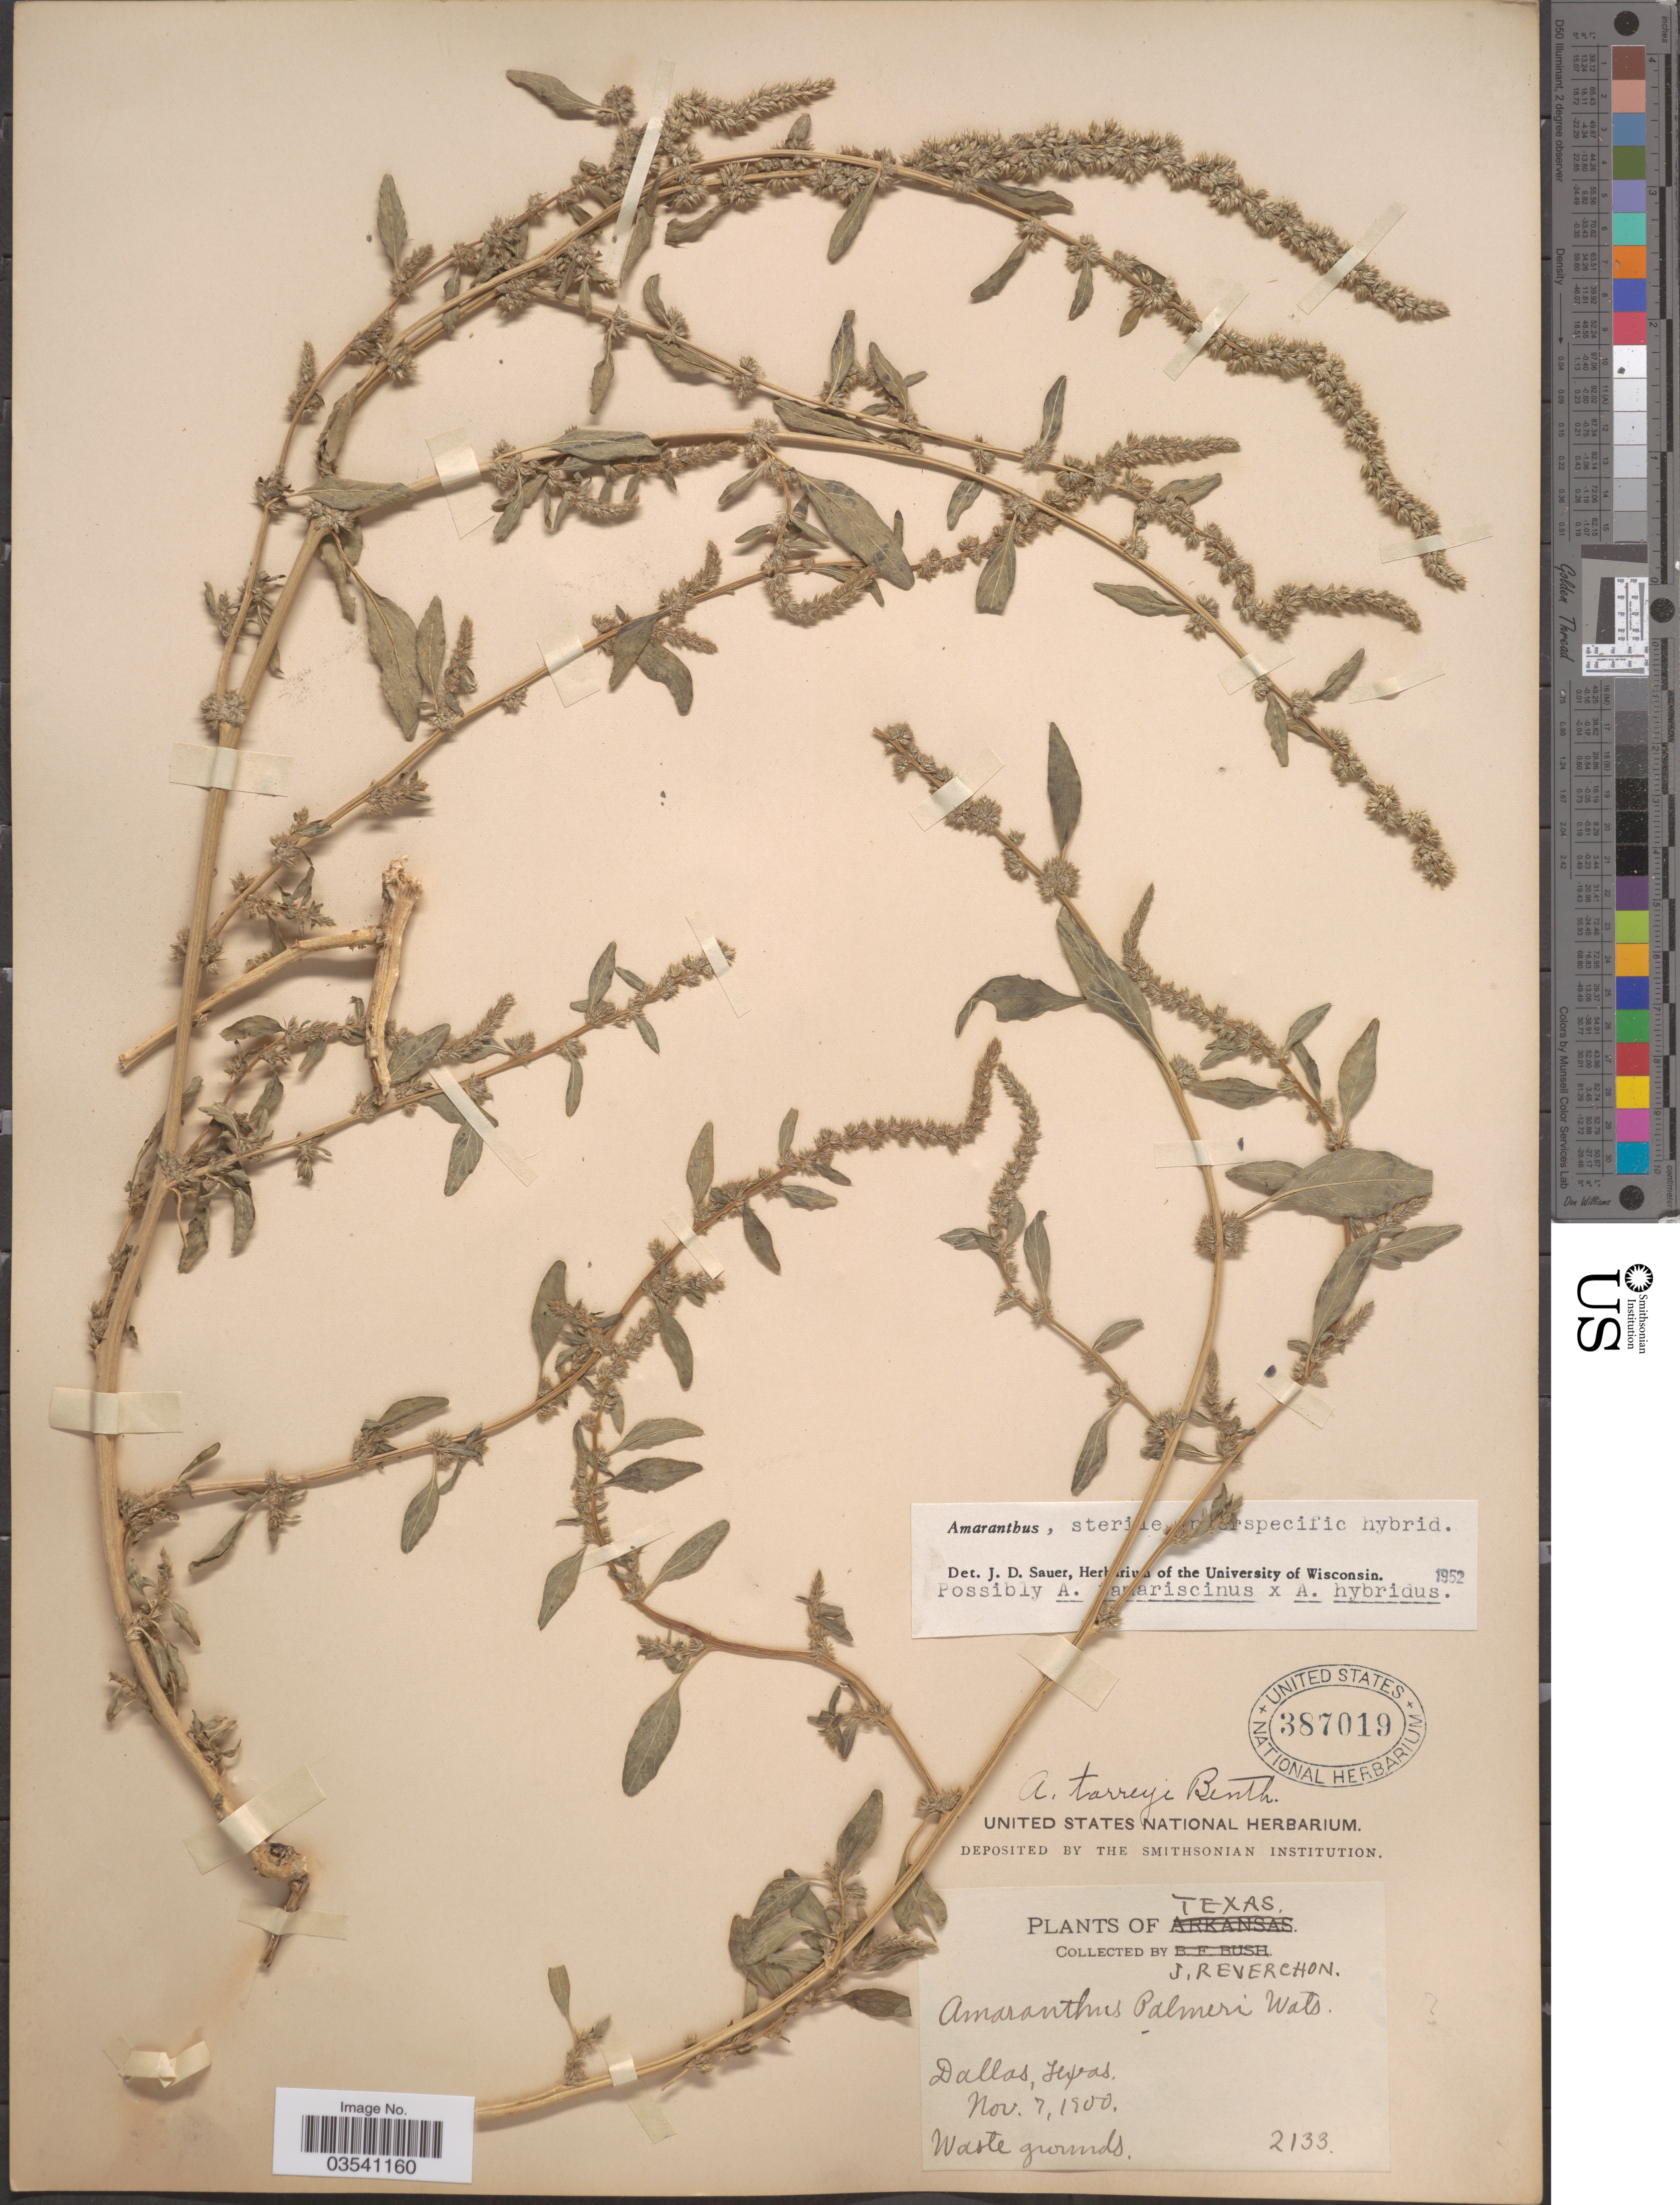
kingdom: Plantae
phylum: Tracheophyta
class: Magnoliopsida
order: Caryophyllales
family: Amaranthaceae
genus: Amaranthus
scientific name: Amaranthus tamariscinus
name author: Nutt.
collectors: J. Reverchon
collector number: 2133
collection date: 1900-11-07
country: United States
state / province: Texas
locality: Dallas.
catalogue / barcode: US 387019